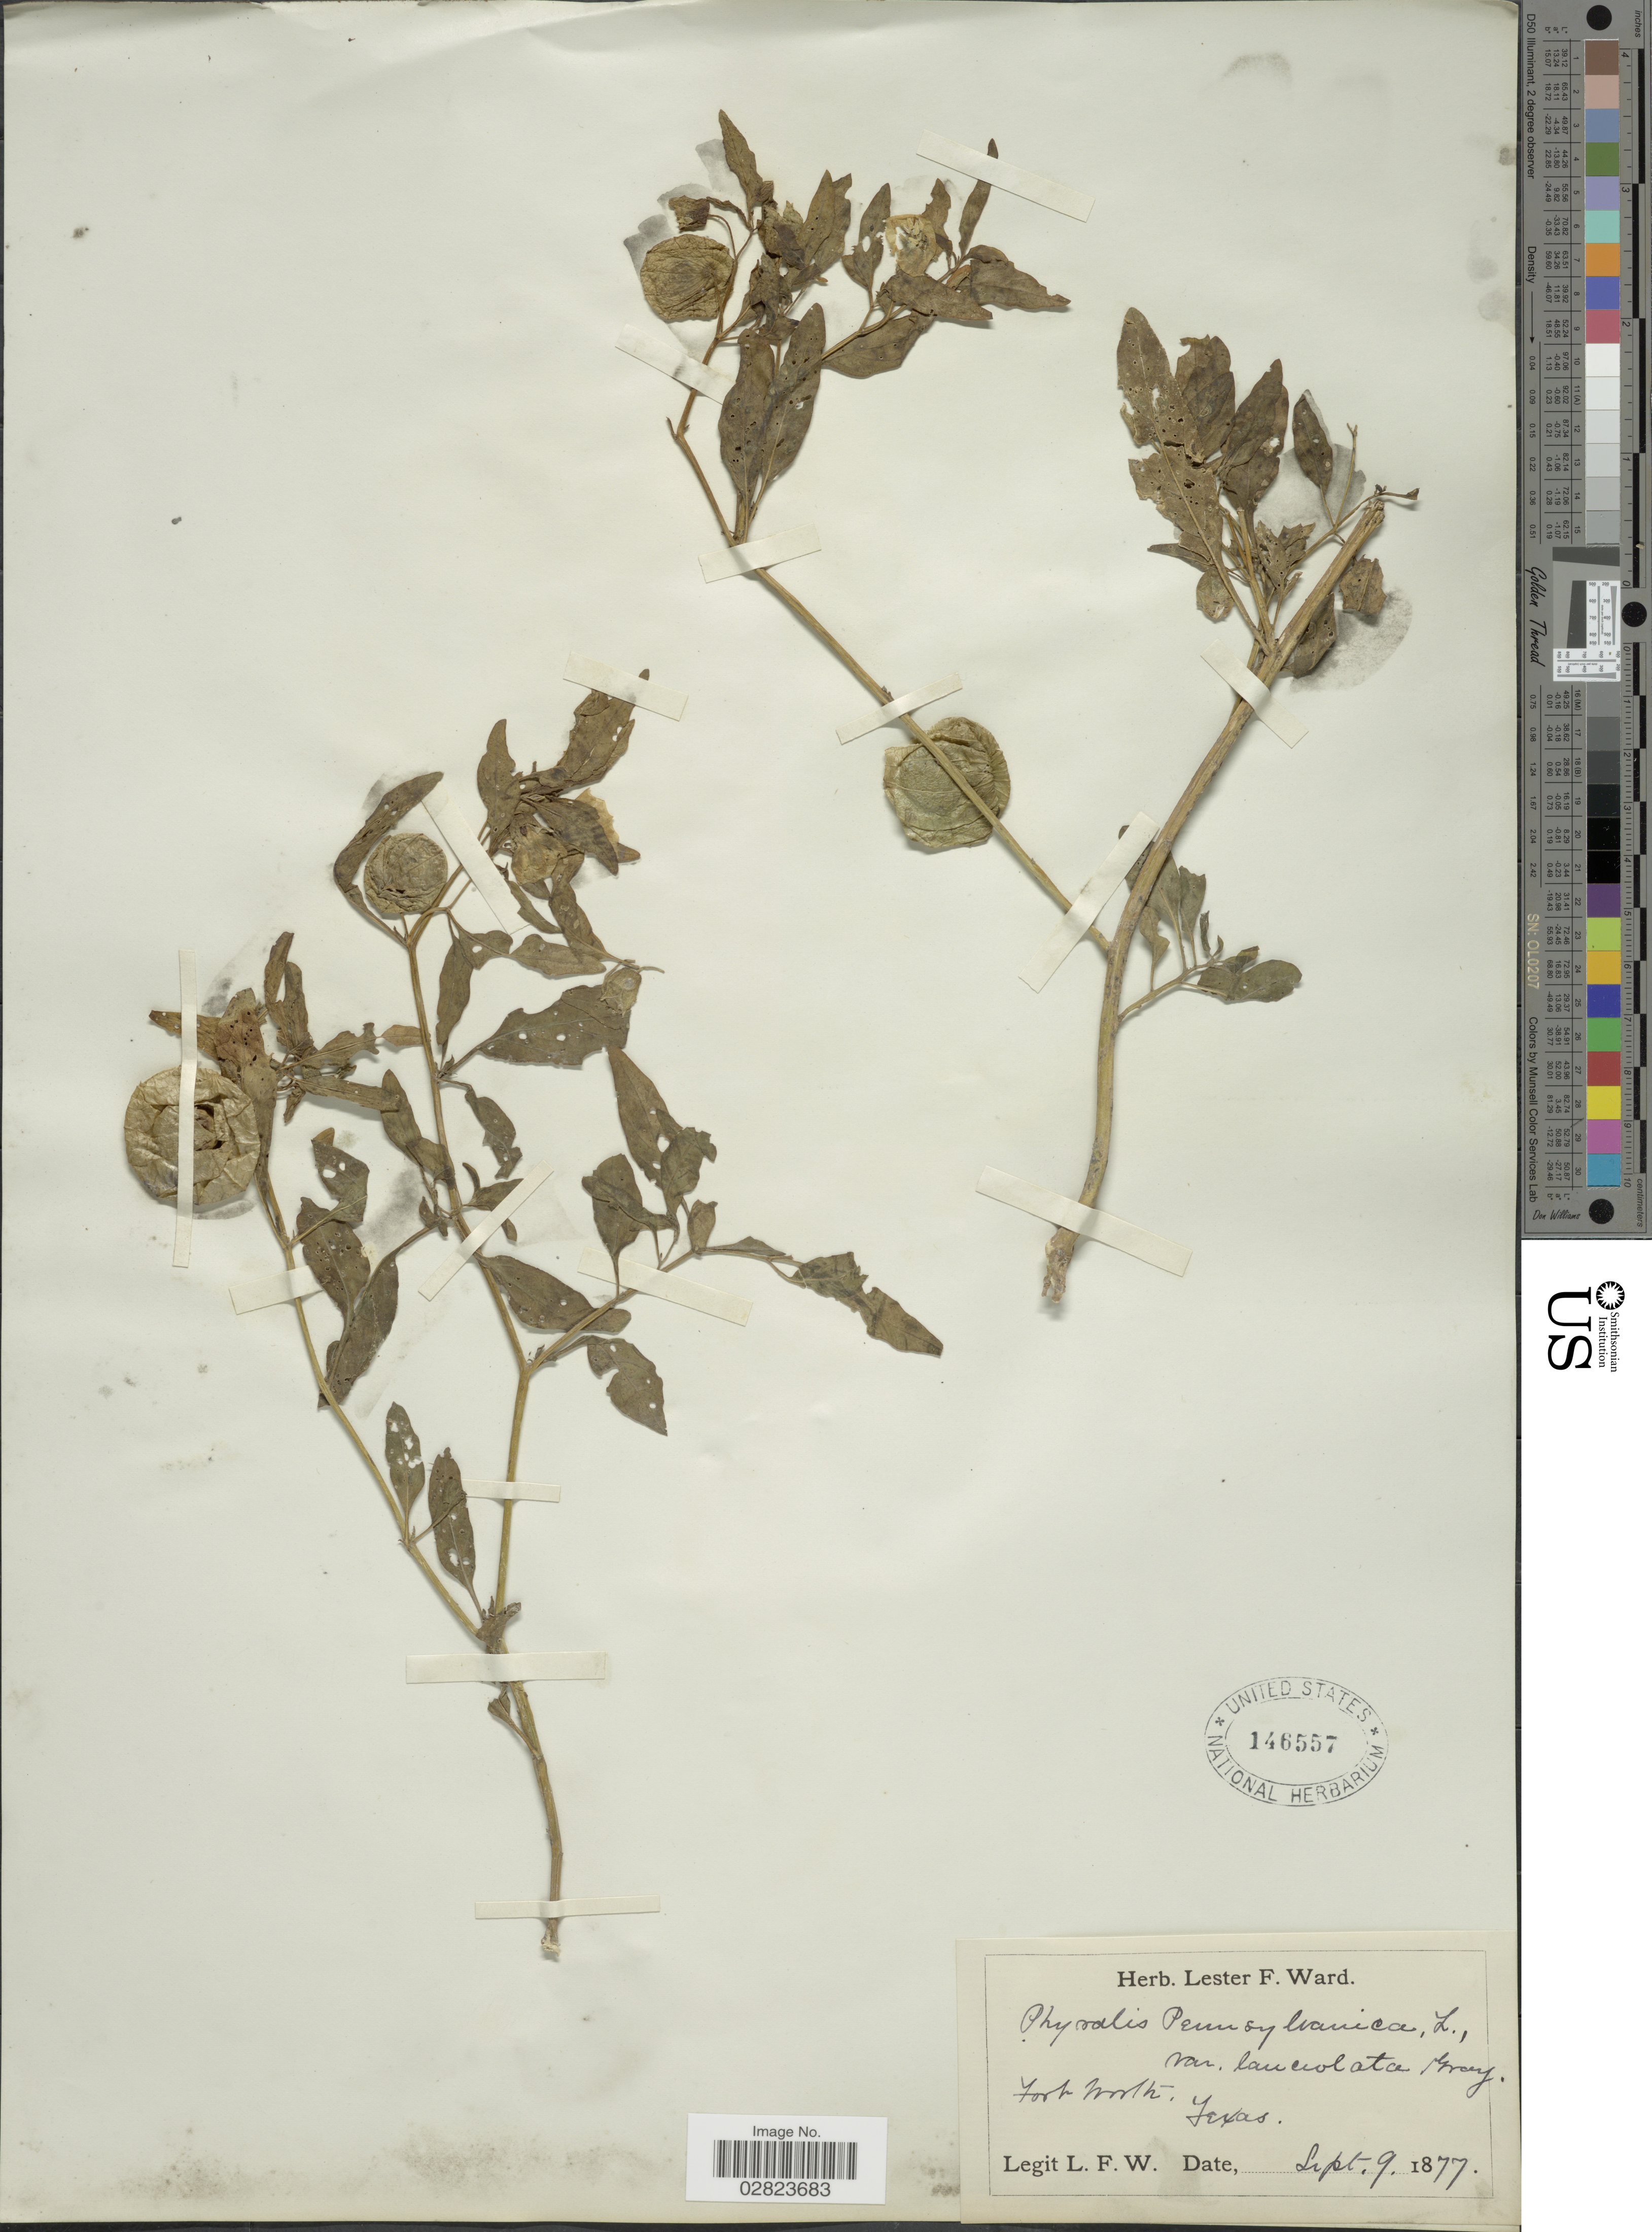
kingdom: Plantae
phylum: Tracheophyta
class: Magnoliopsida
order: Solanales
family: Solanaceae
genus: Physalis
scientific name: Physalis lanceolata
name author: Michx.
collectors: L. F. Ward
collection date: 1877-09-09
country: United States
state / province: Texas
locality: Fort Worth.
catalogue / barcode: US 146557